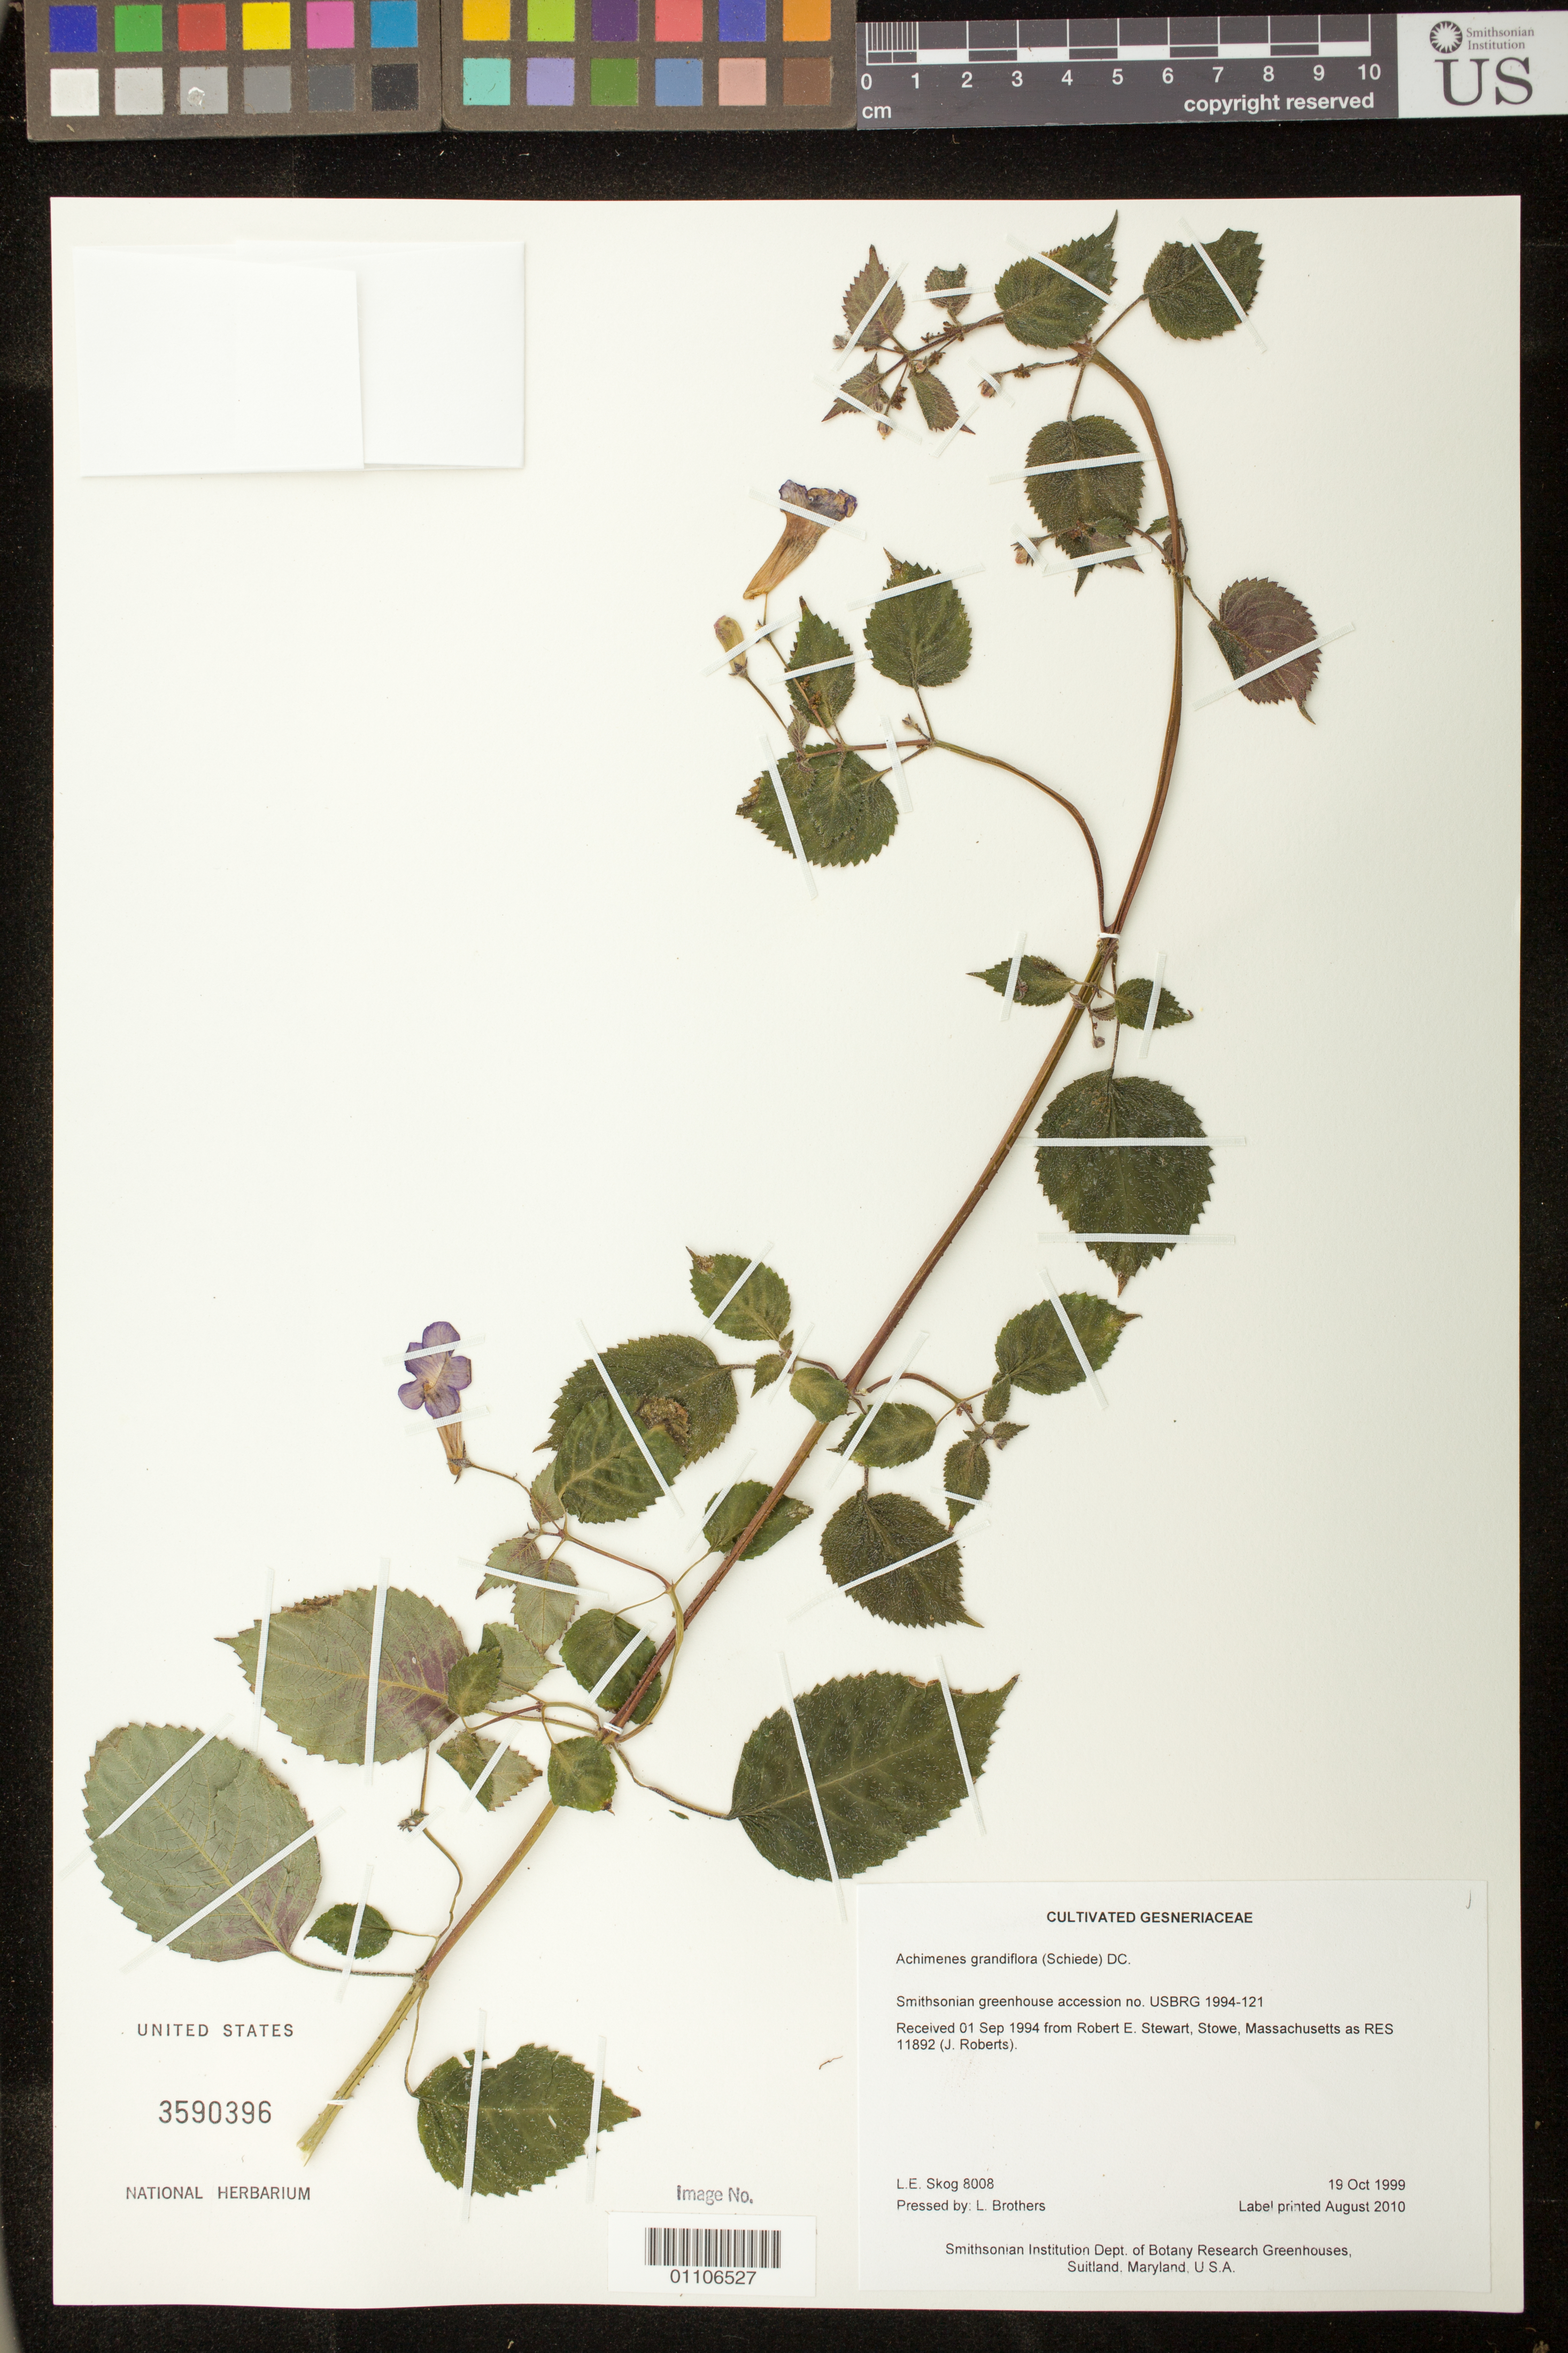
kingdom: Plantae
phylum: Tracheophyta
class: Magnoliopsida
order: Lamiales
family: Gesneriaceae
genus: Achimenes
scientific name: Achimenes grandiflora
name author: (Schiede) DC.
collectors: L. E. Skog & L. Brothers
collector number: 8008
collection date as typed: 19 Oct 1999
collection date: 1999-10-19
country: United States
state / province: Maryland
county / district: Prince George's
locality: Smithsonian Institution Dept. of Botany Research Greenhouses, Suitland, Maryland, U.S.A.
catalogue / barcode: US 3590396